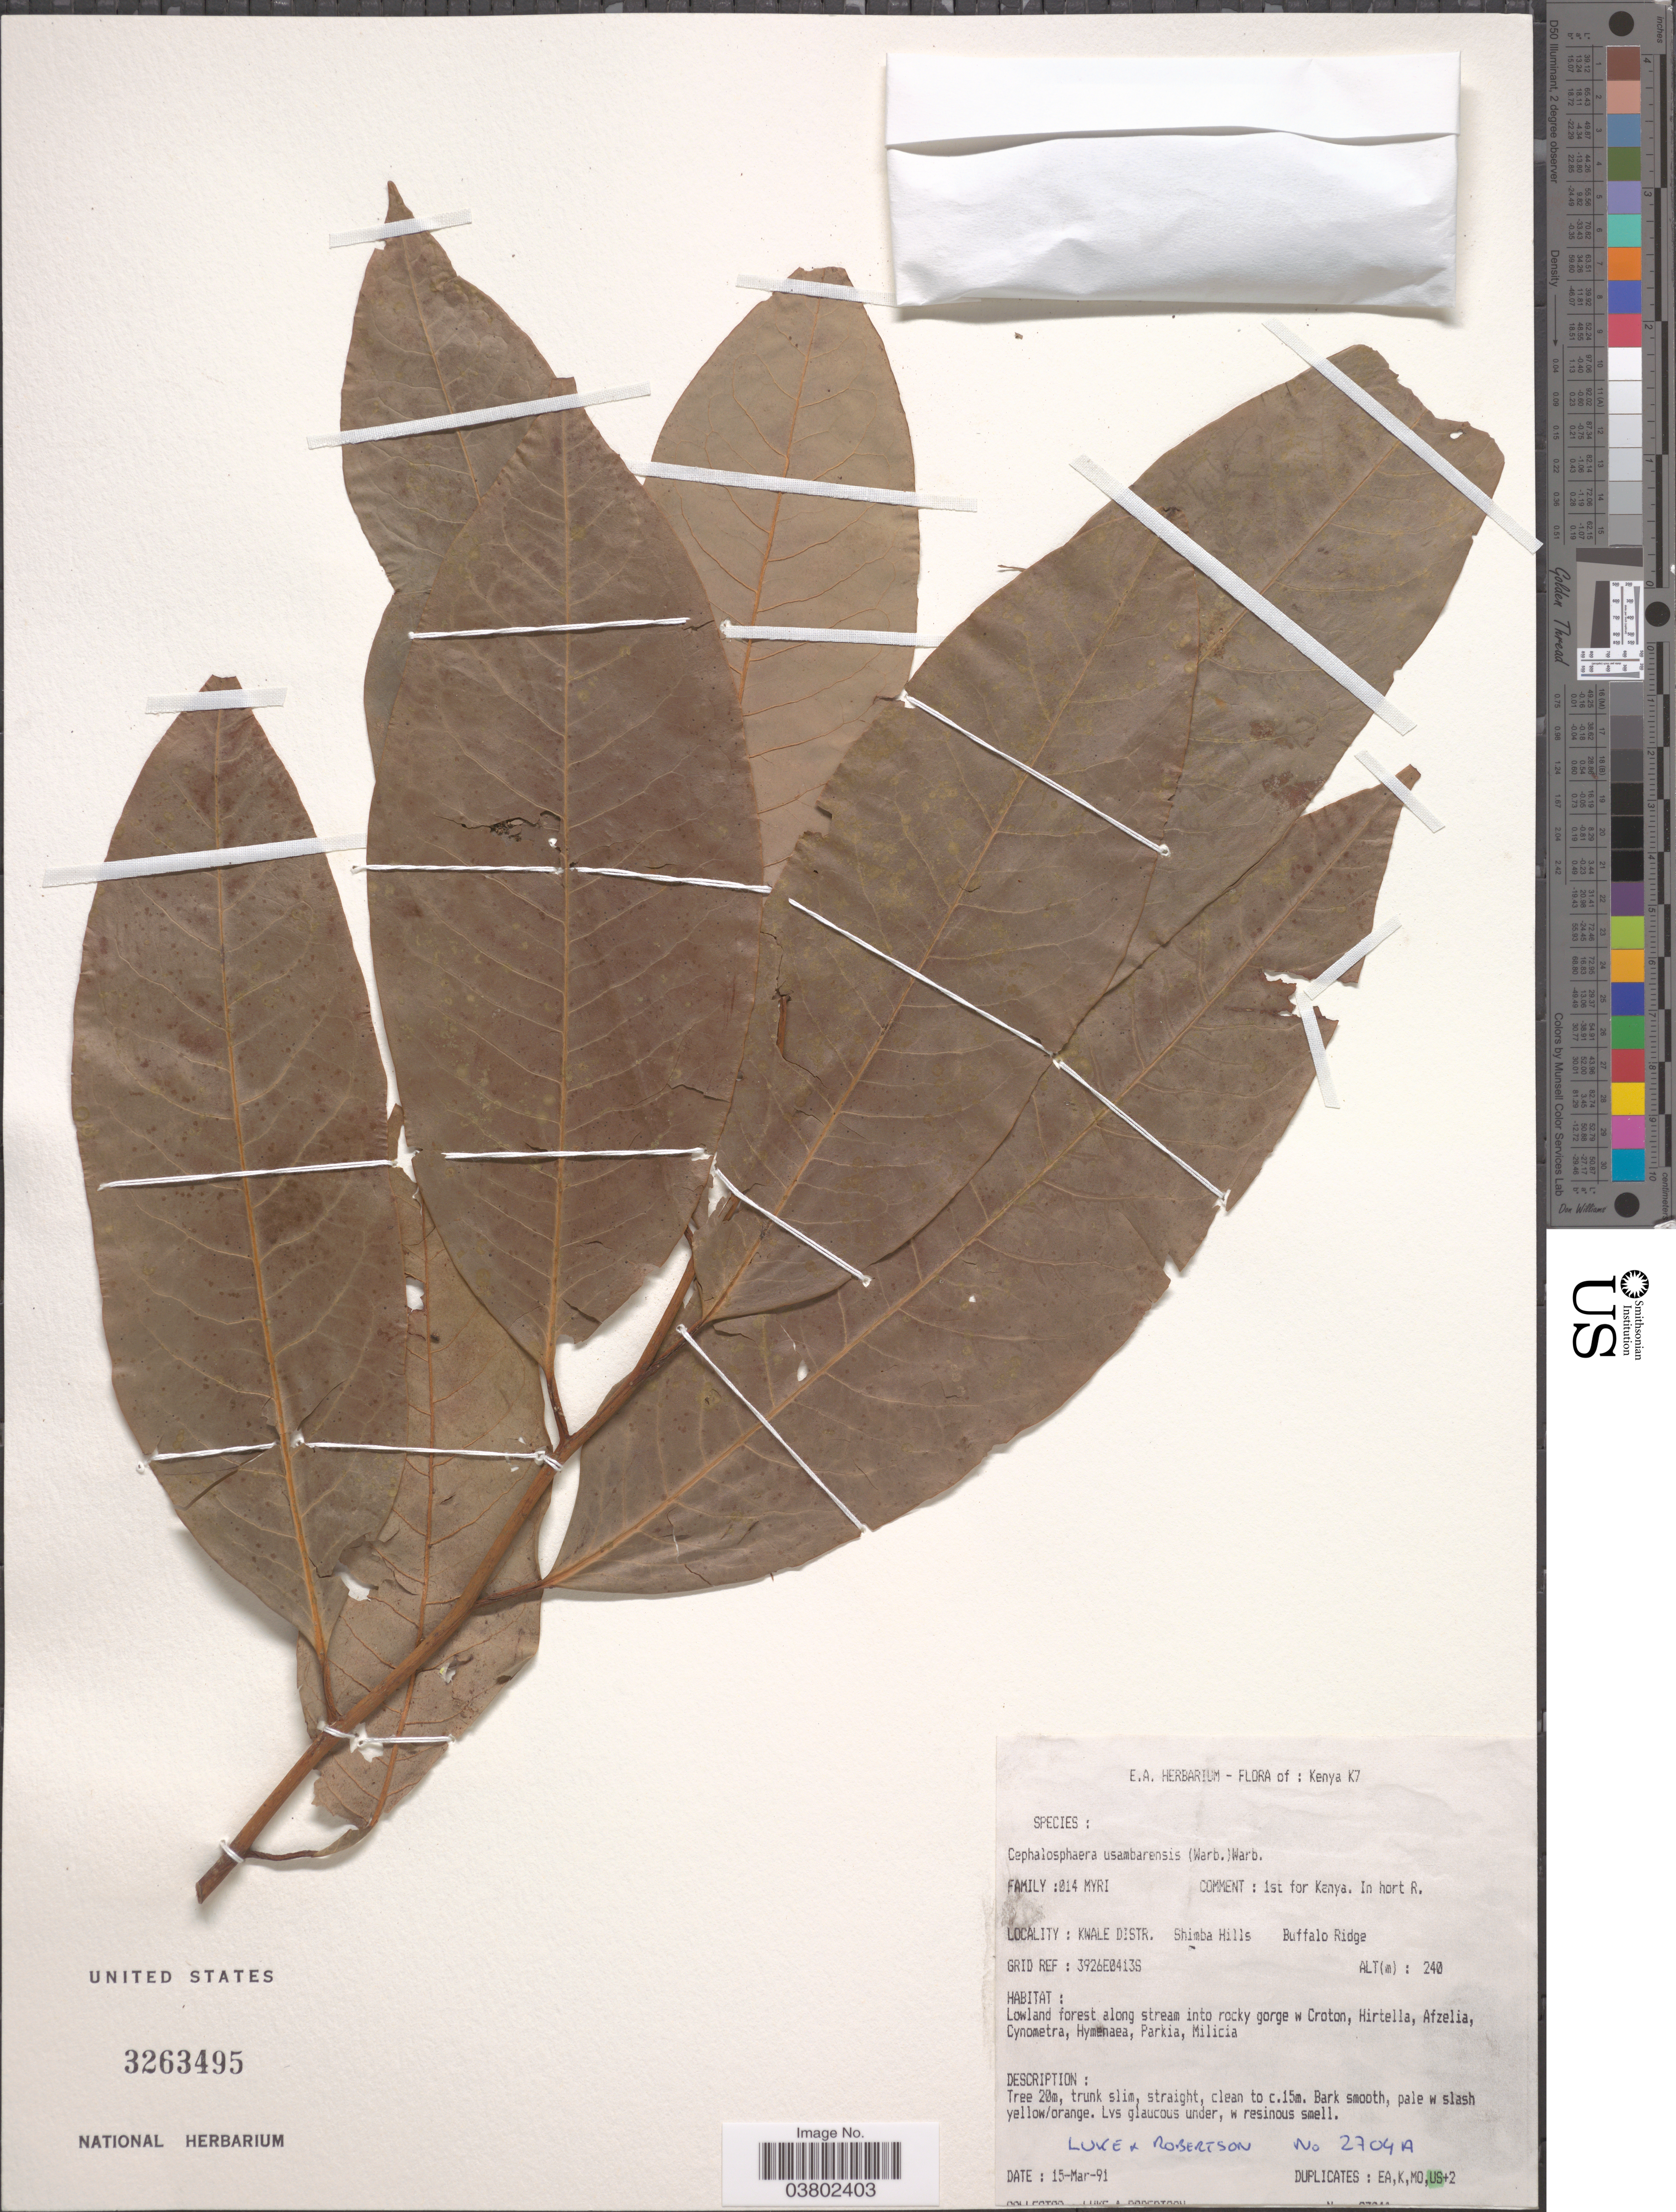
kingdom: Plantae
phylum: Tracheophyta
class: Magnoliopsida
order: Magnoliales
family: Myristicaceae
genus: Cephalosphaera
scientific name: Cephalosphaera usambarensis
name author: Warb.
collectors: -. Luke & -. Robertson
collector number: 2704A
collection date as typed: Transcribed d/m/y: 15/3/91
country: Kenya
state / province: Kwale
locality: K7. Kwale Distr. Shimba Hills. Buffalo Ridge. Grid Ref: 3926E0413S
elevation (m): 240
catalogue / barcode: US 3263495